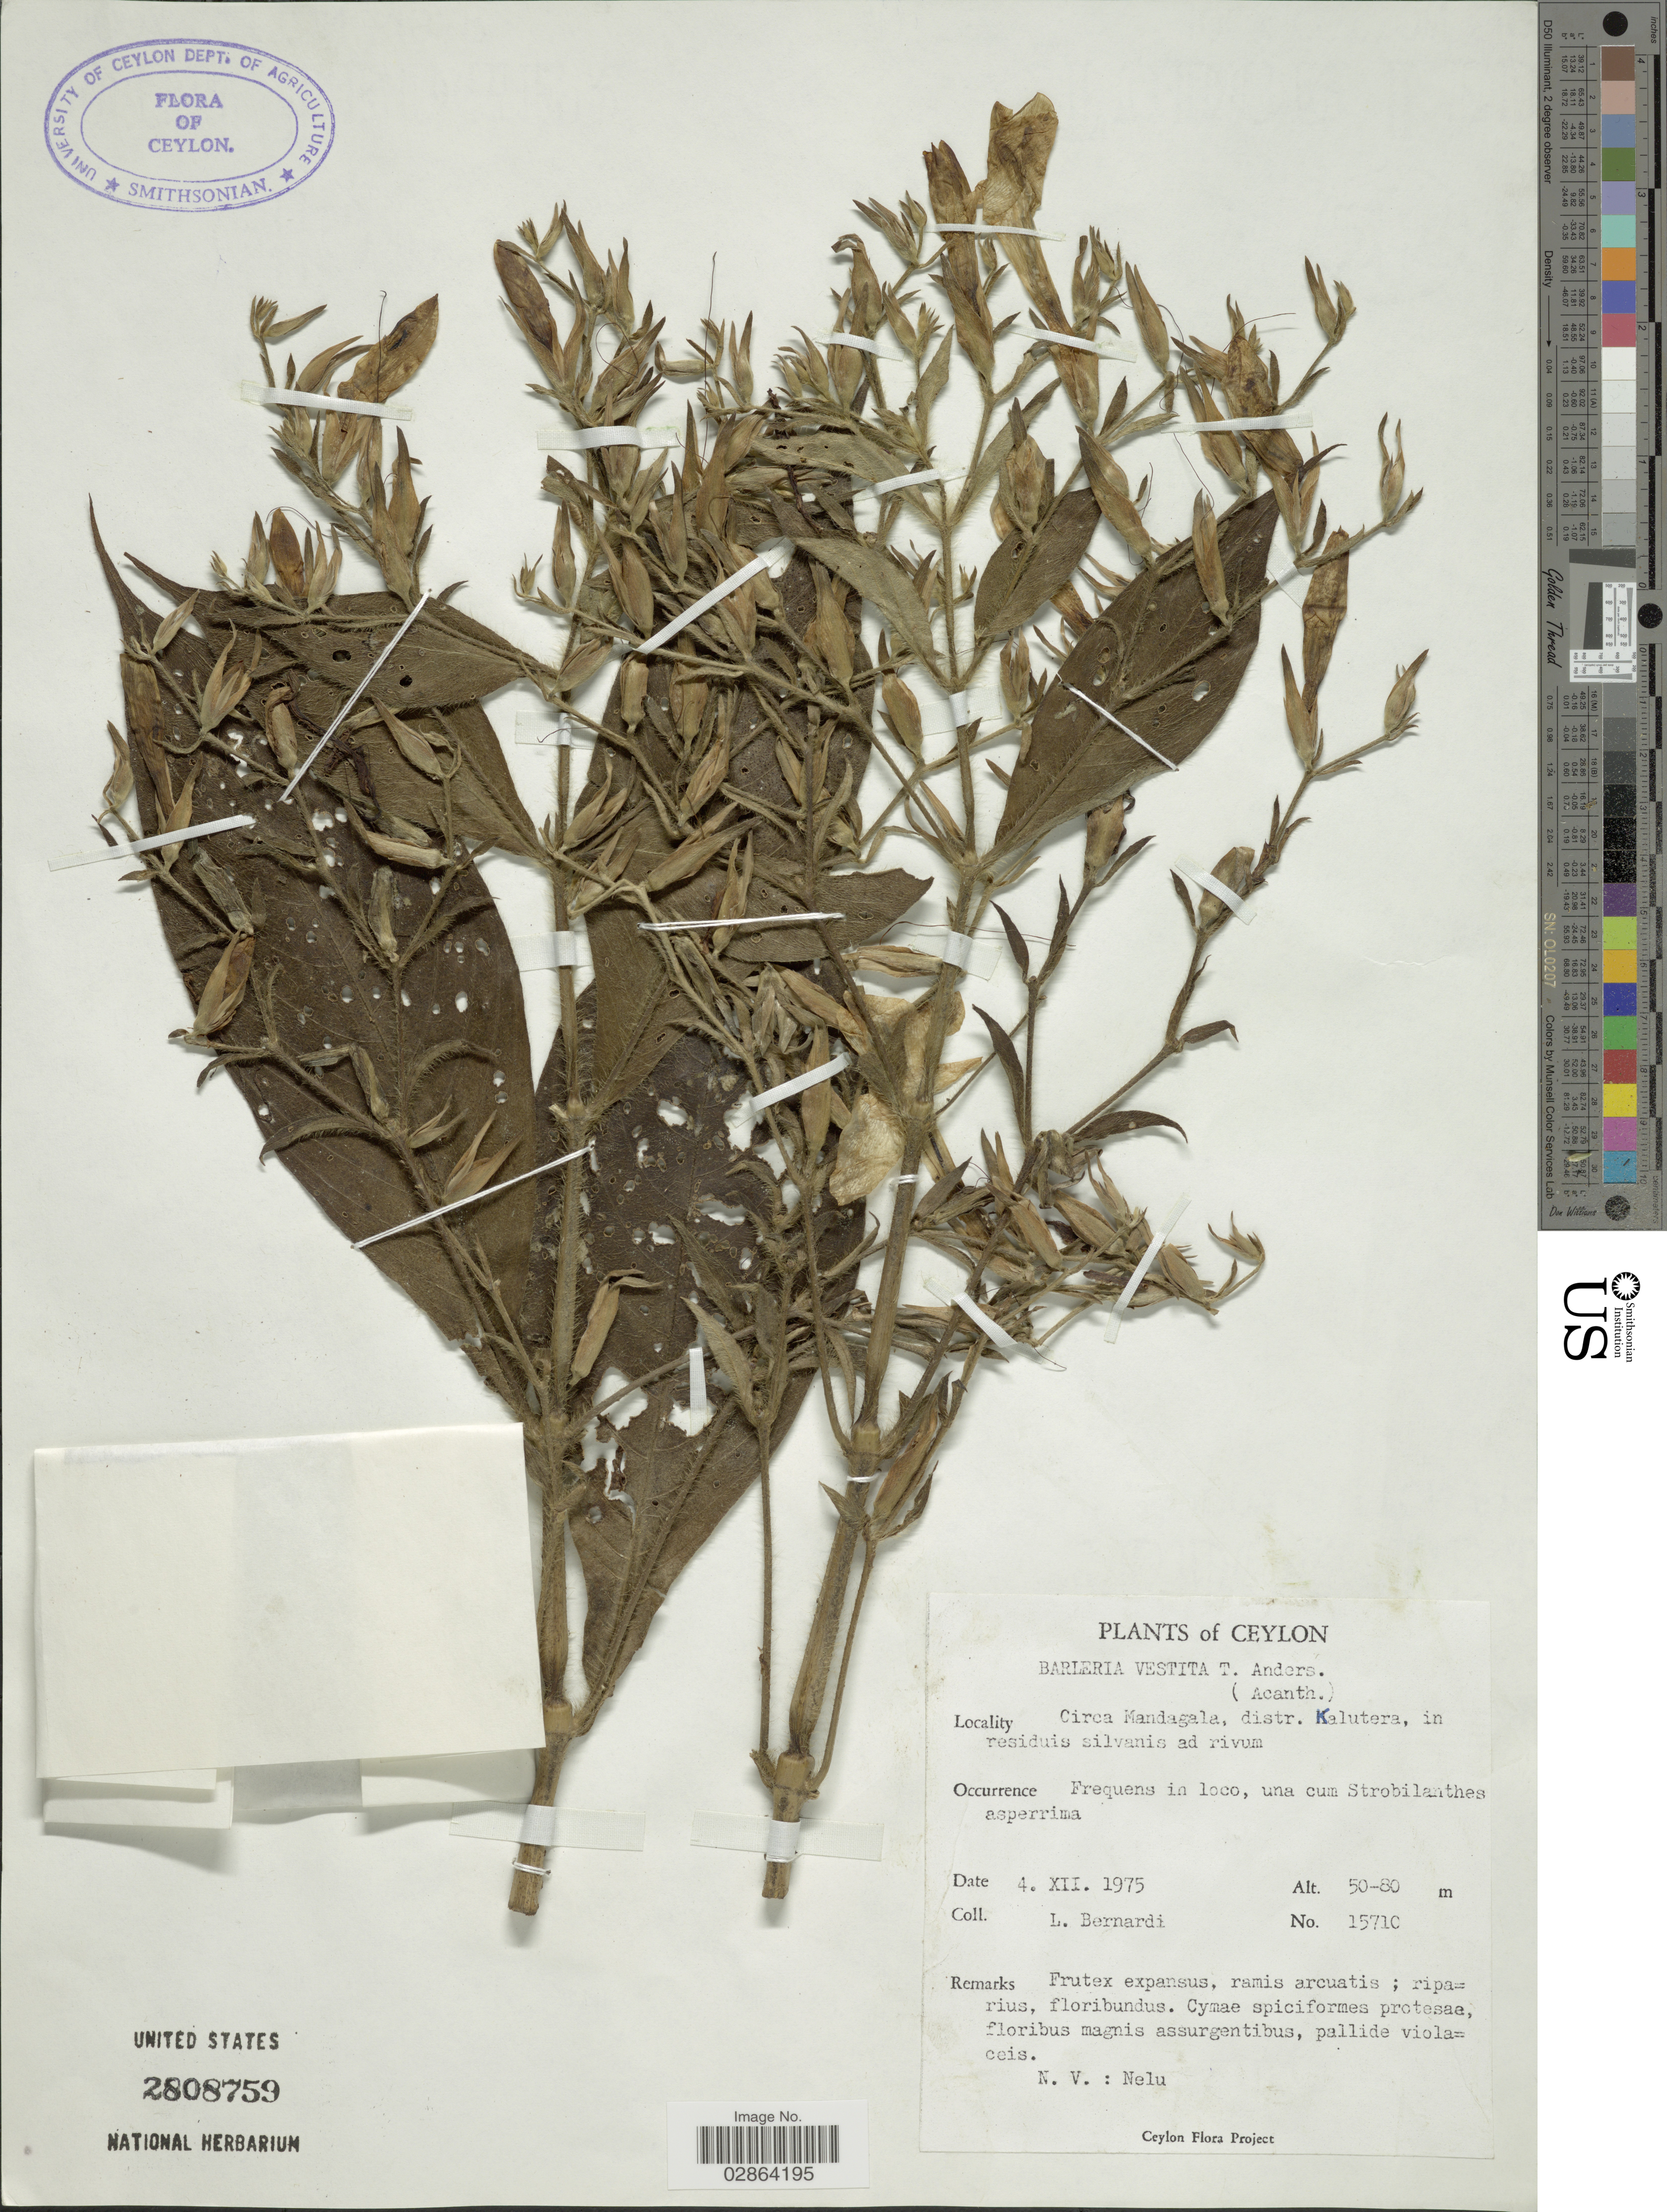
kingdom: Plantae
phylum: Tracheophyta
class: Magnoliopsida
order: Lamiales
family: Acanthaceae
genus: Barleria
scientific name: Barleria vestita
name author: T. Anderson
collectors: L. Bernardi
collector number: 1571C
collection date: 1975-12-04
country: Sri Lanka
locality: Ceylon, Circa Mandagala, distr. Kalutera.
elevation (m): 50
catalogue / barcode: US 2808759